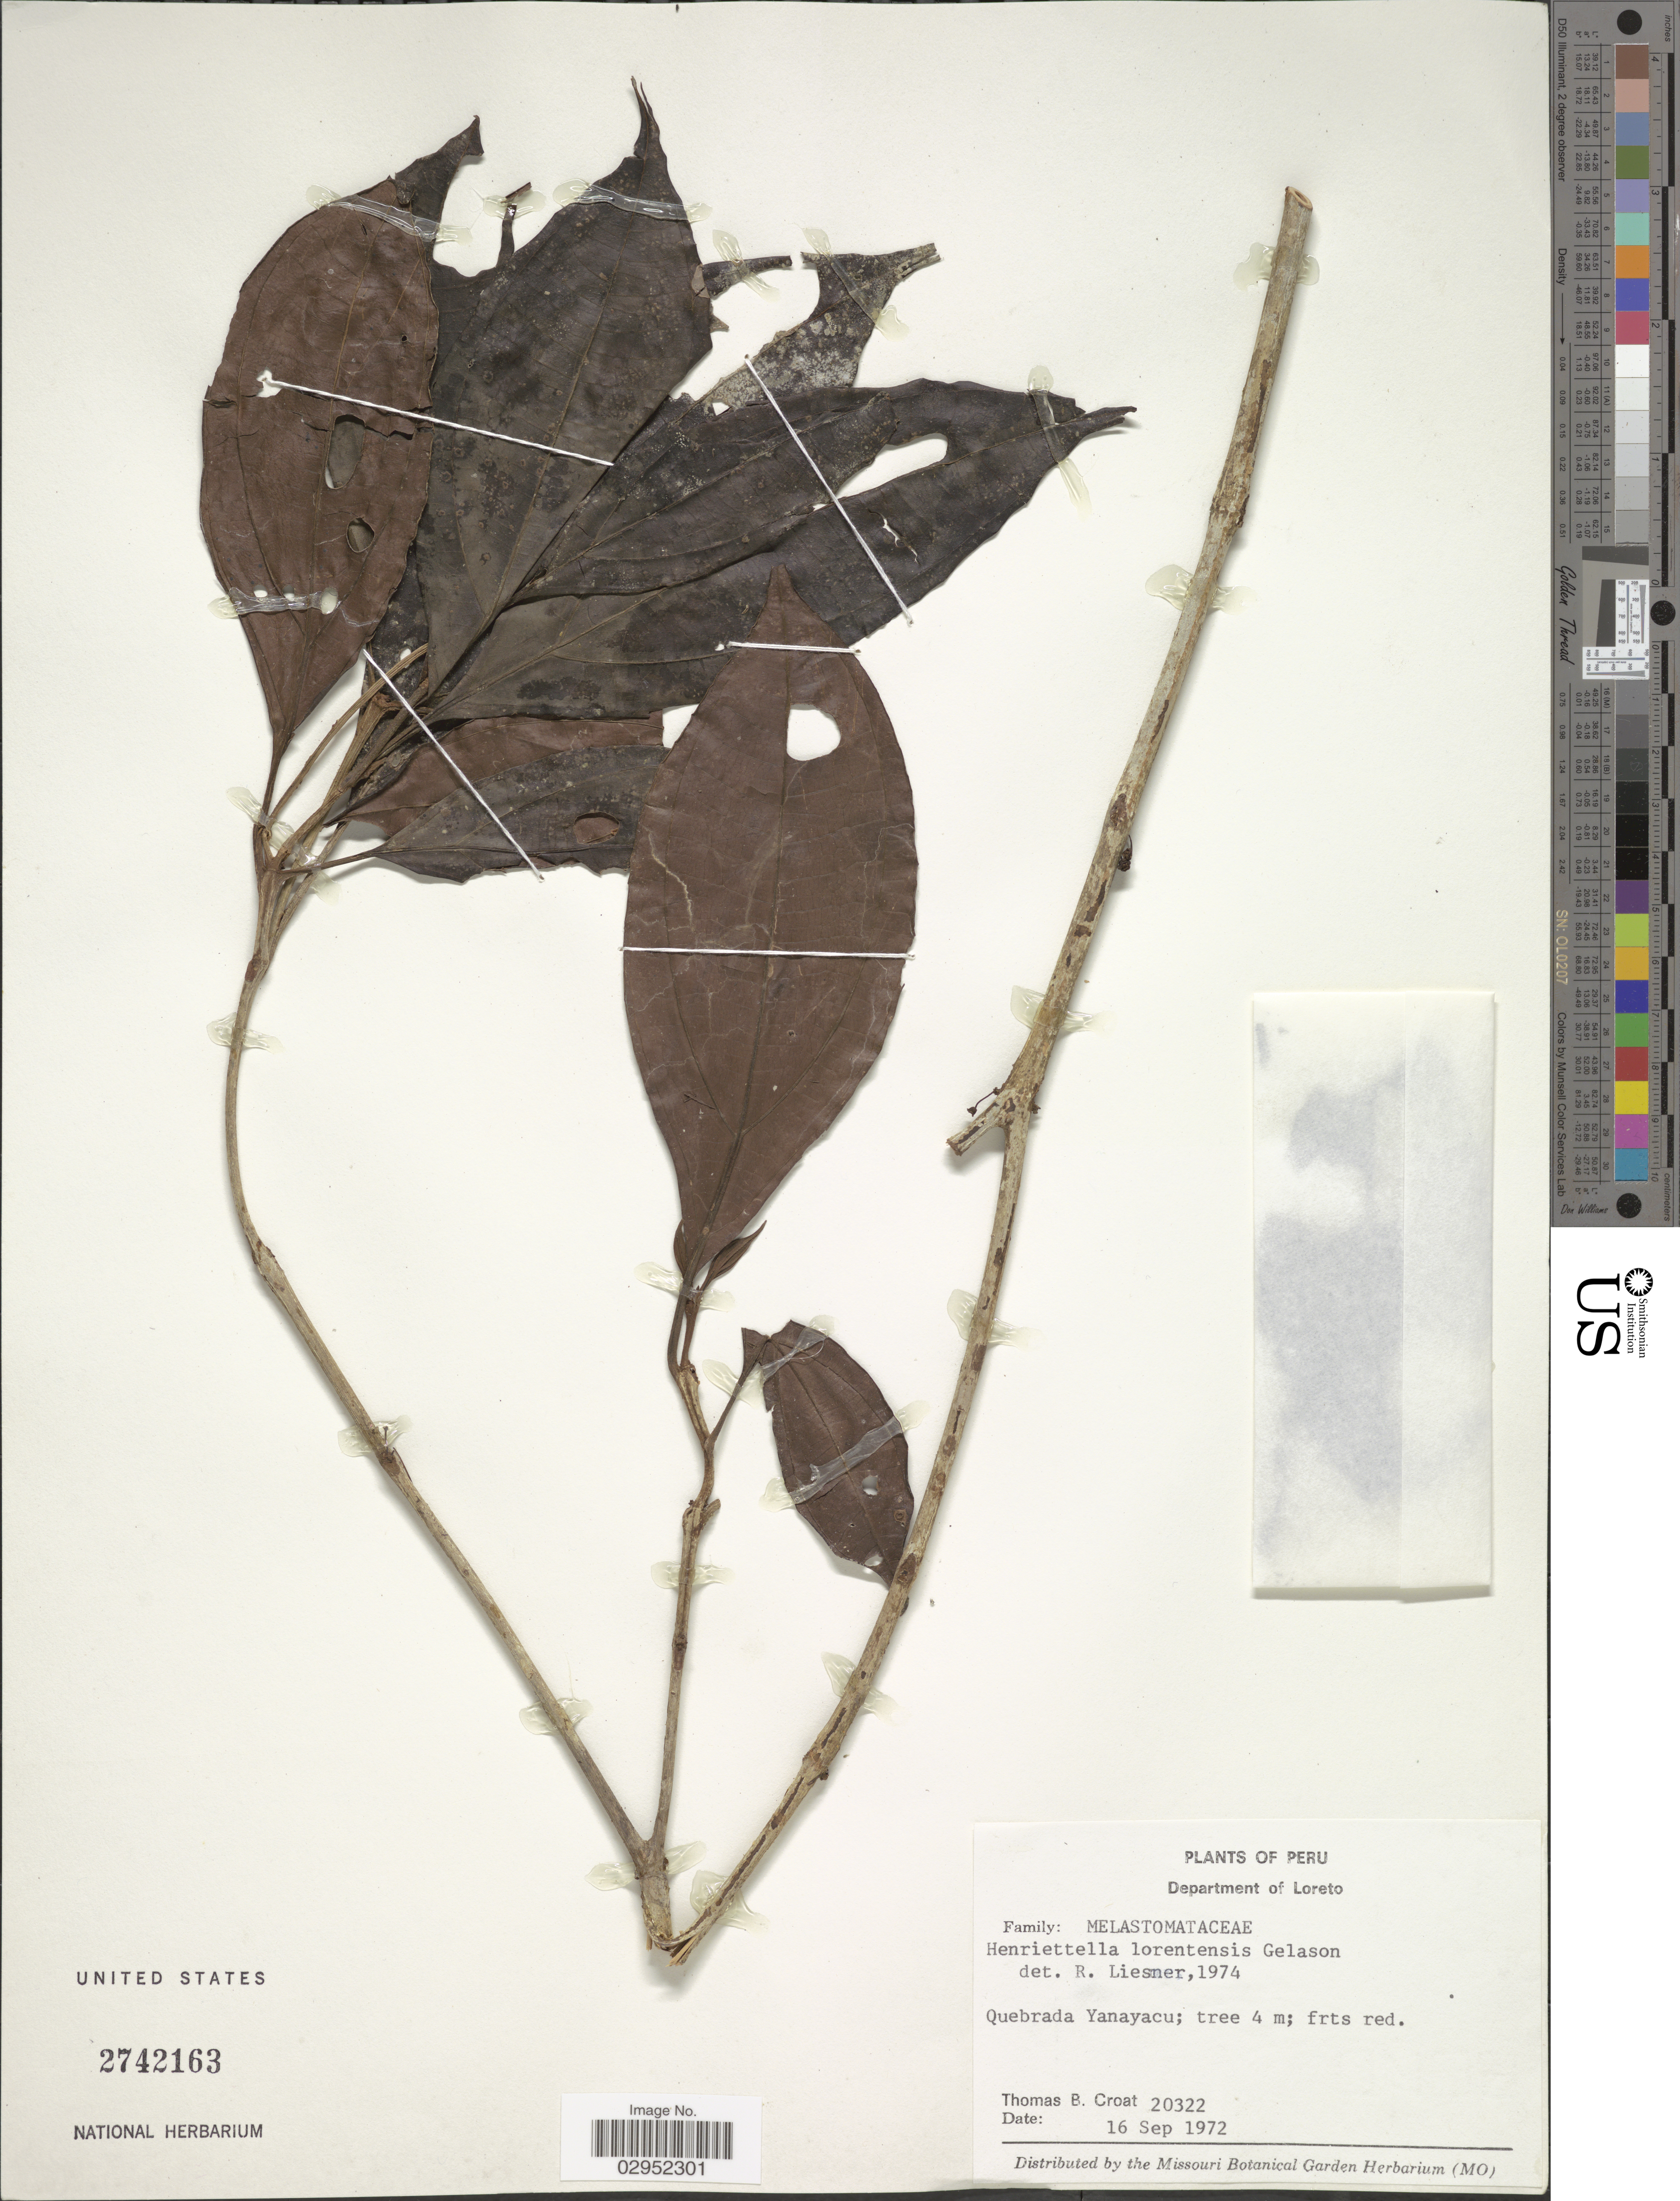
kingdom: Plantae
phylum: Tracheophyta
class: Magnoliopsida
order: Myrtales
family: Melastomataceae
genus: Henriettea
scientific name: Henriettea loretensis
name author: (Gleason) J.F. Macbr.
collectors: T. B. Croat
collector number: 20322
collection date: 1972-09-16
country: Peru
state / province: Loreto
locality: Departmento of Loreto. Quebrada Yanayacu.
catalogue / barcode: US 2742163